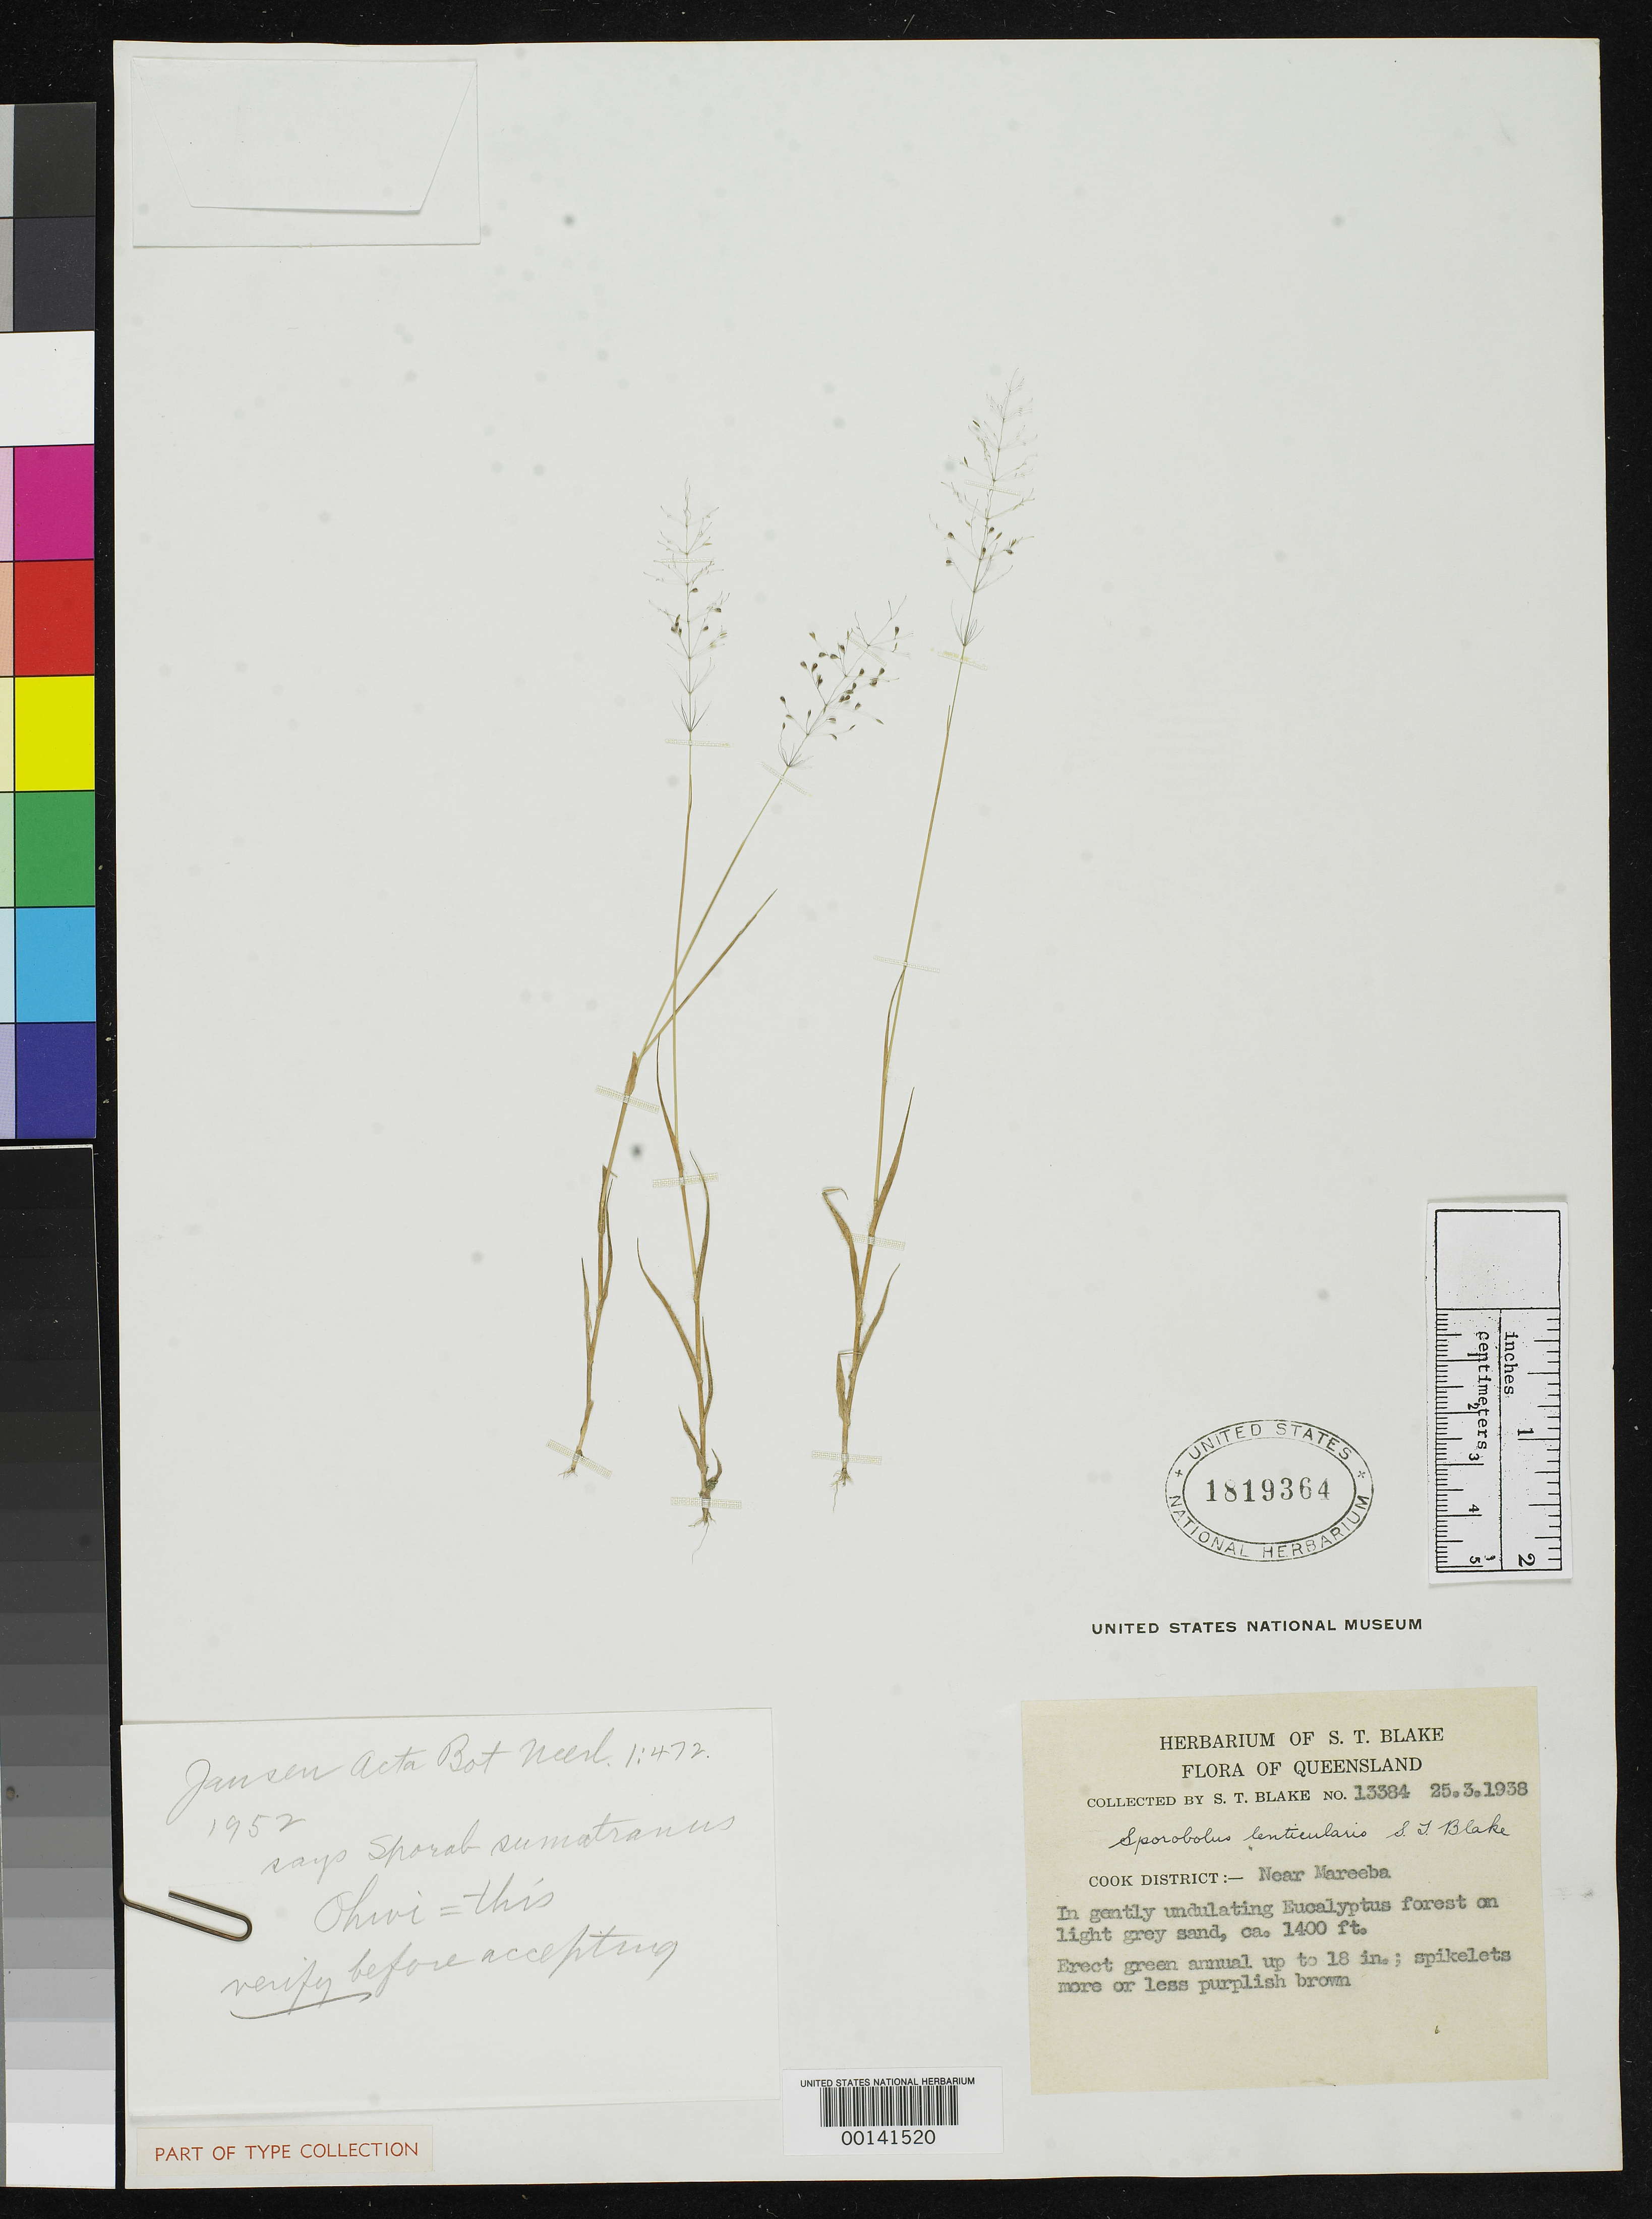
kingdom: Plantae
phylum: Tracheophyta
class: Liliopsida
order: Poales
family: Poaceae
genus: Sporobolus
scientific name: Sporobolus lenticularis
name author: S.T. Blake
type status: Isotype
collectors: S. T. Blake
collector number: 13384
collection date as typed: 25 Mar 1938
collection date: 1938-03-25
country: Australia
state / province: Queensland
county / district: Cook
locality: Near Mareeba.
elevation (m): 427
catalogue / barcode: US 1819364